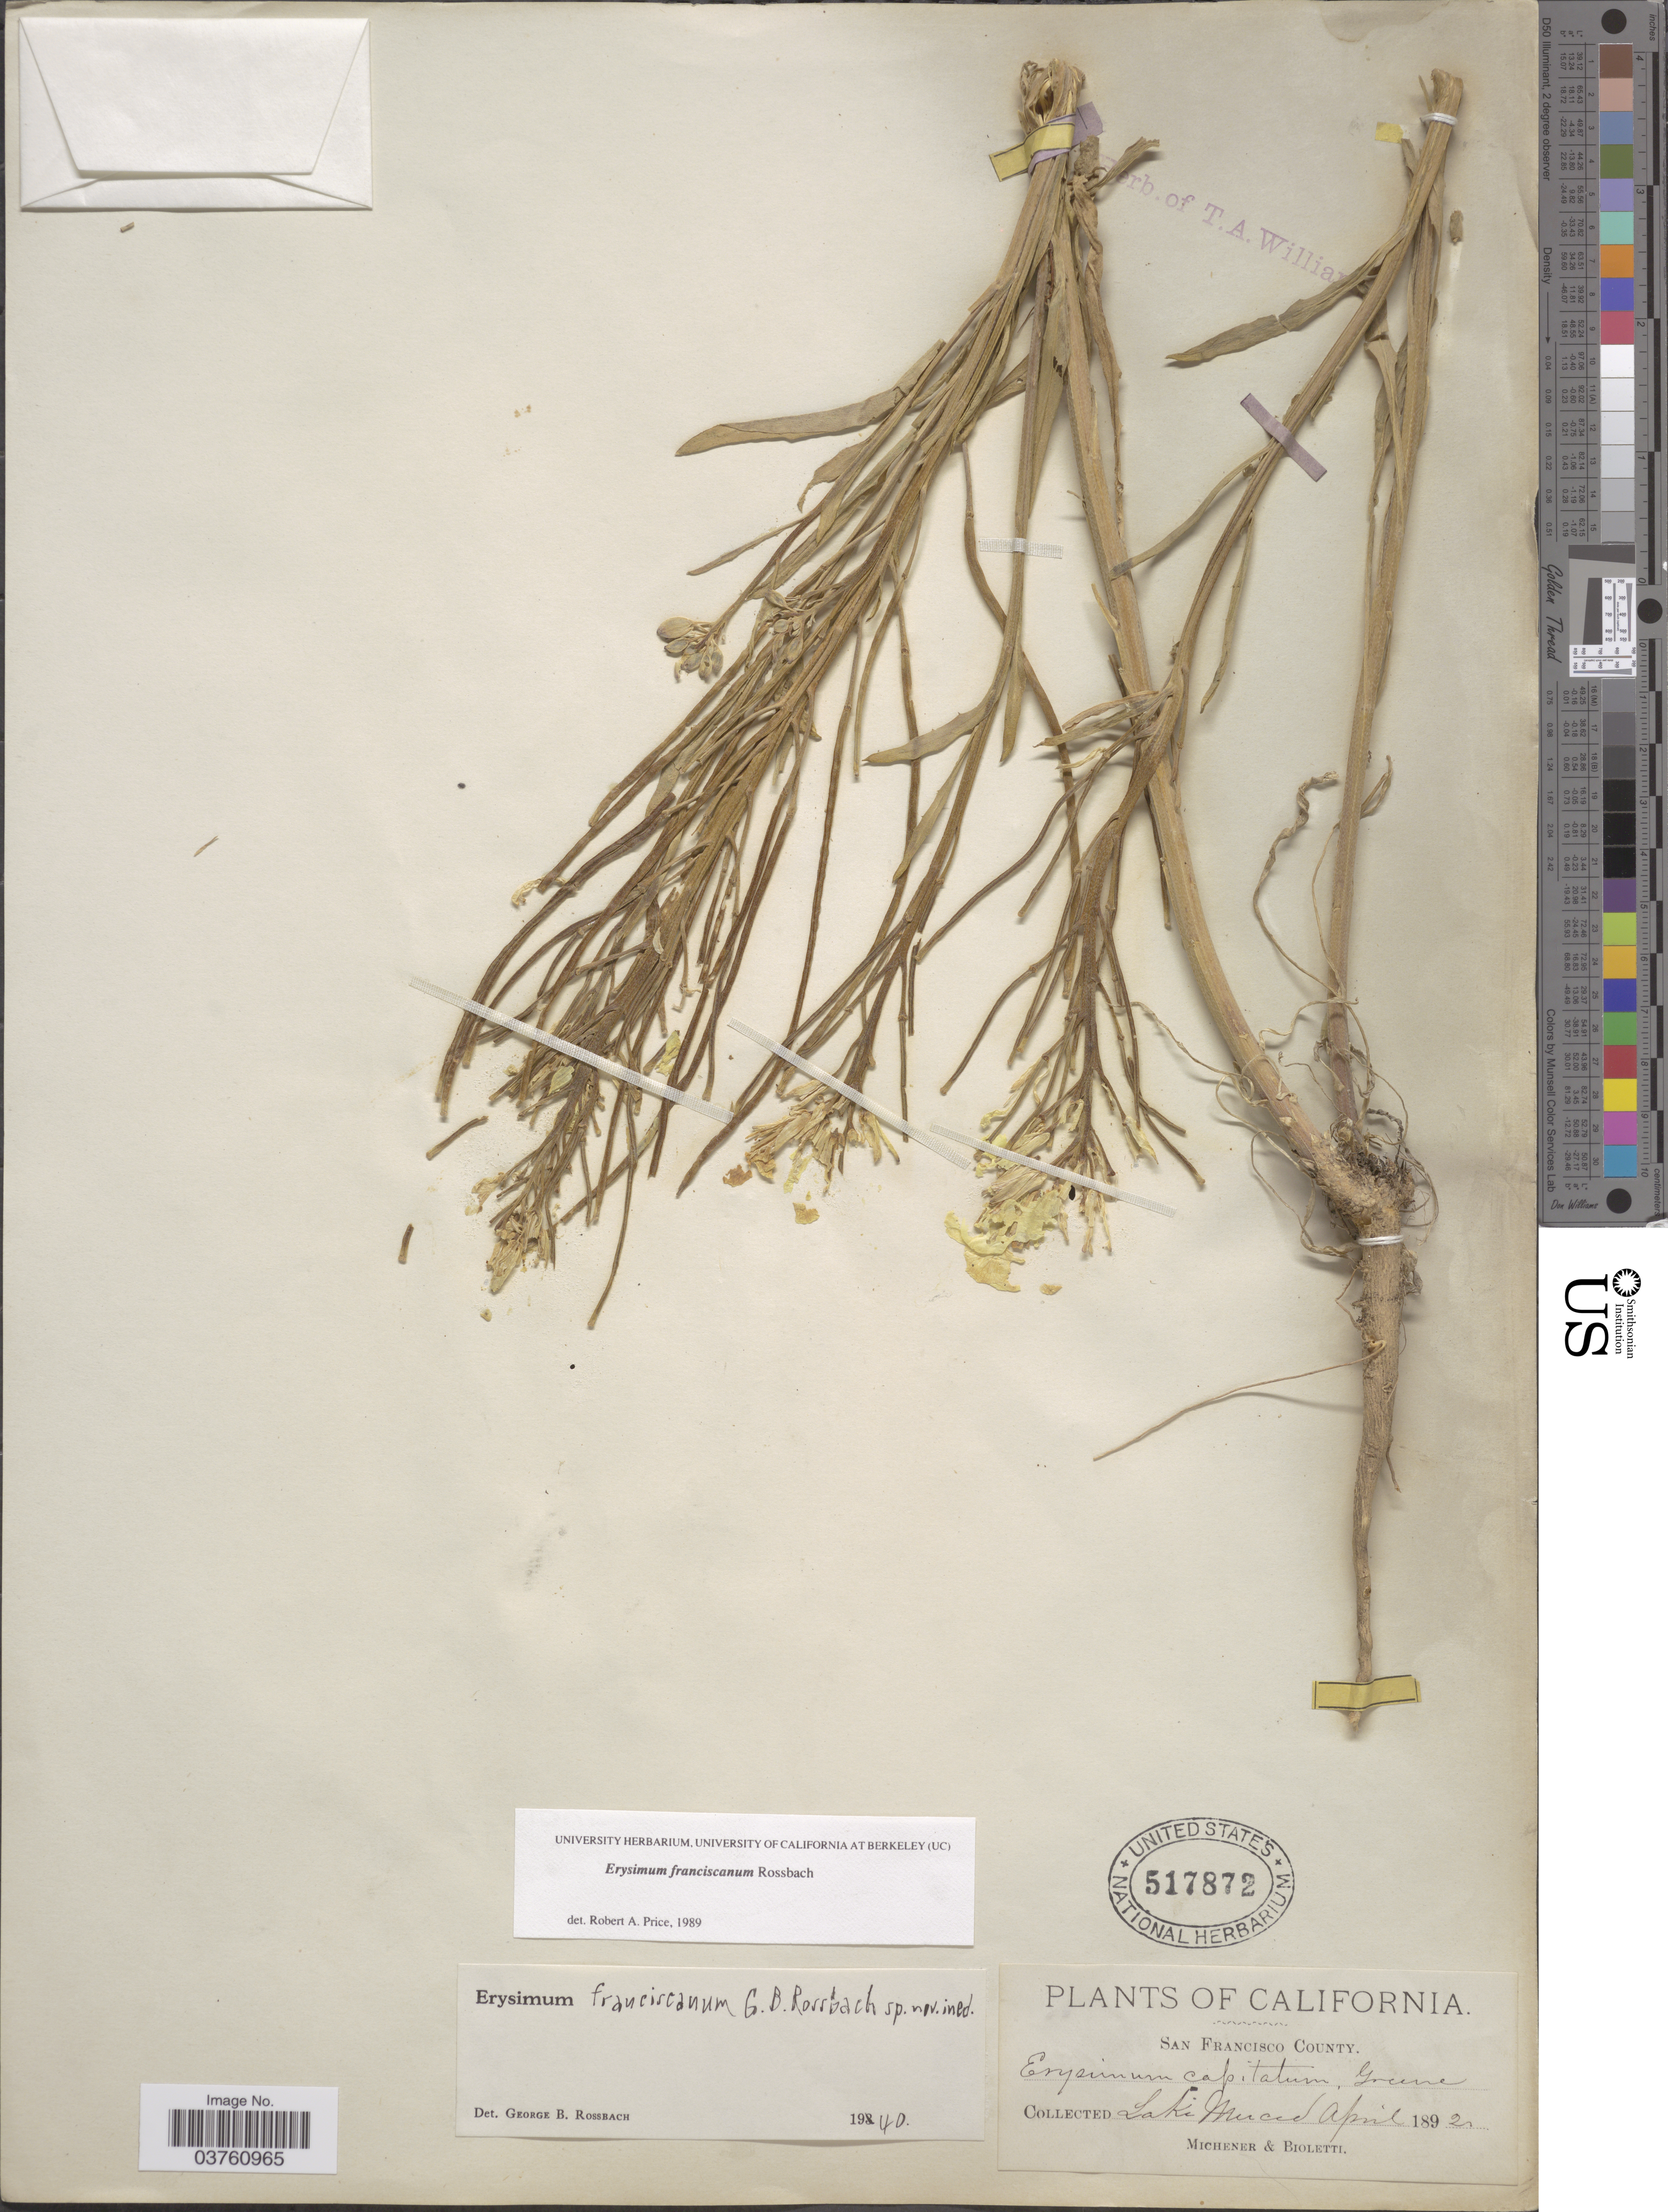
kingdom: Plantae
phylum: Tracheophyta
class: Magnoliopsida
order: Brassicales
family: Brassicaceae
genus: Erysimum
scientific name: Erysimum franciscanum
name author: Rossbach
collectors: -. Michener & -- Bioletti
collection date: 1892-04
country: United States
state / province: California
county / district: San Francisco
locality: San Francisco County. Lake Merced.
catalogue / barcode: US 517872